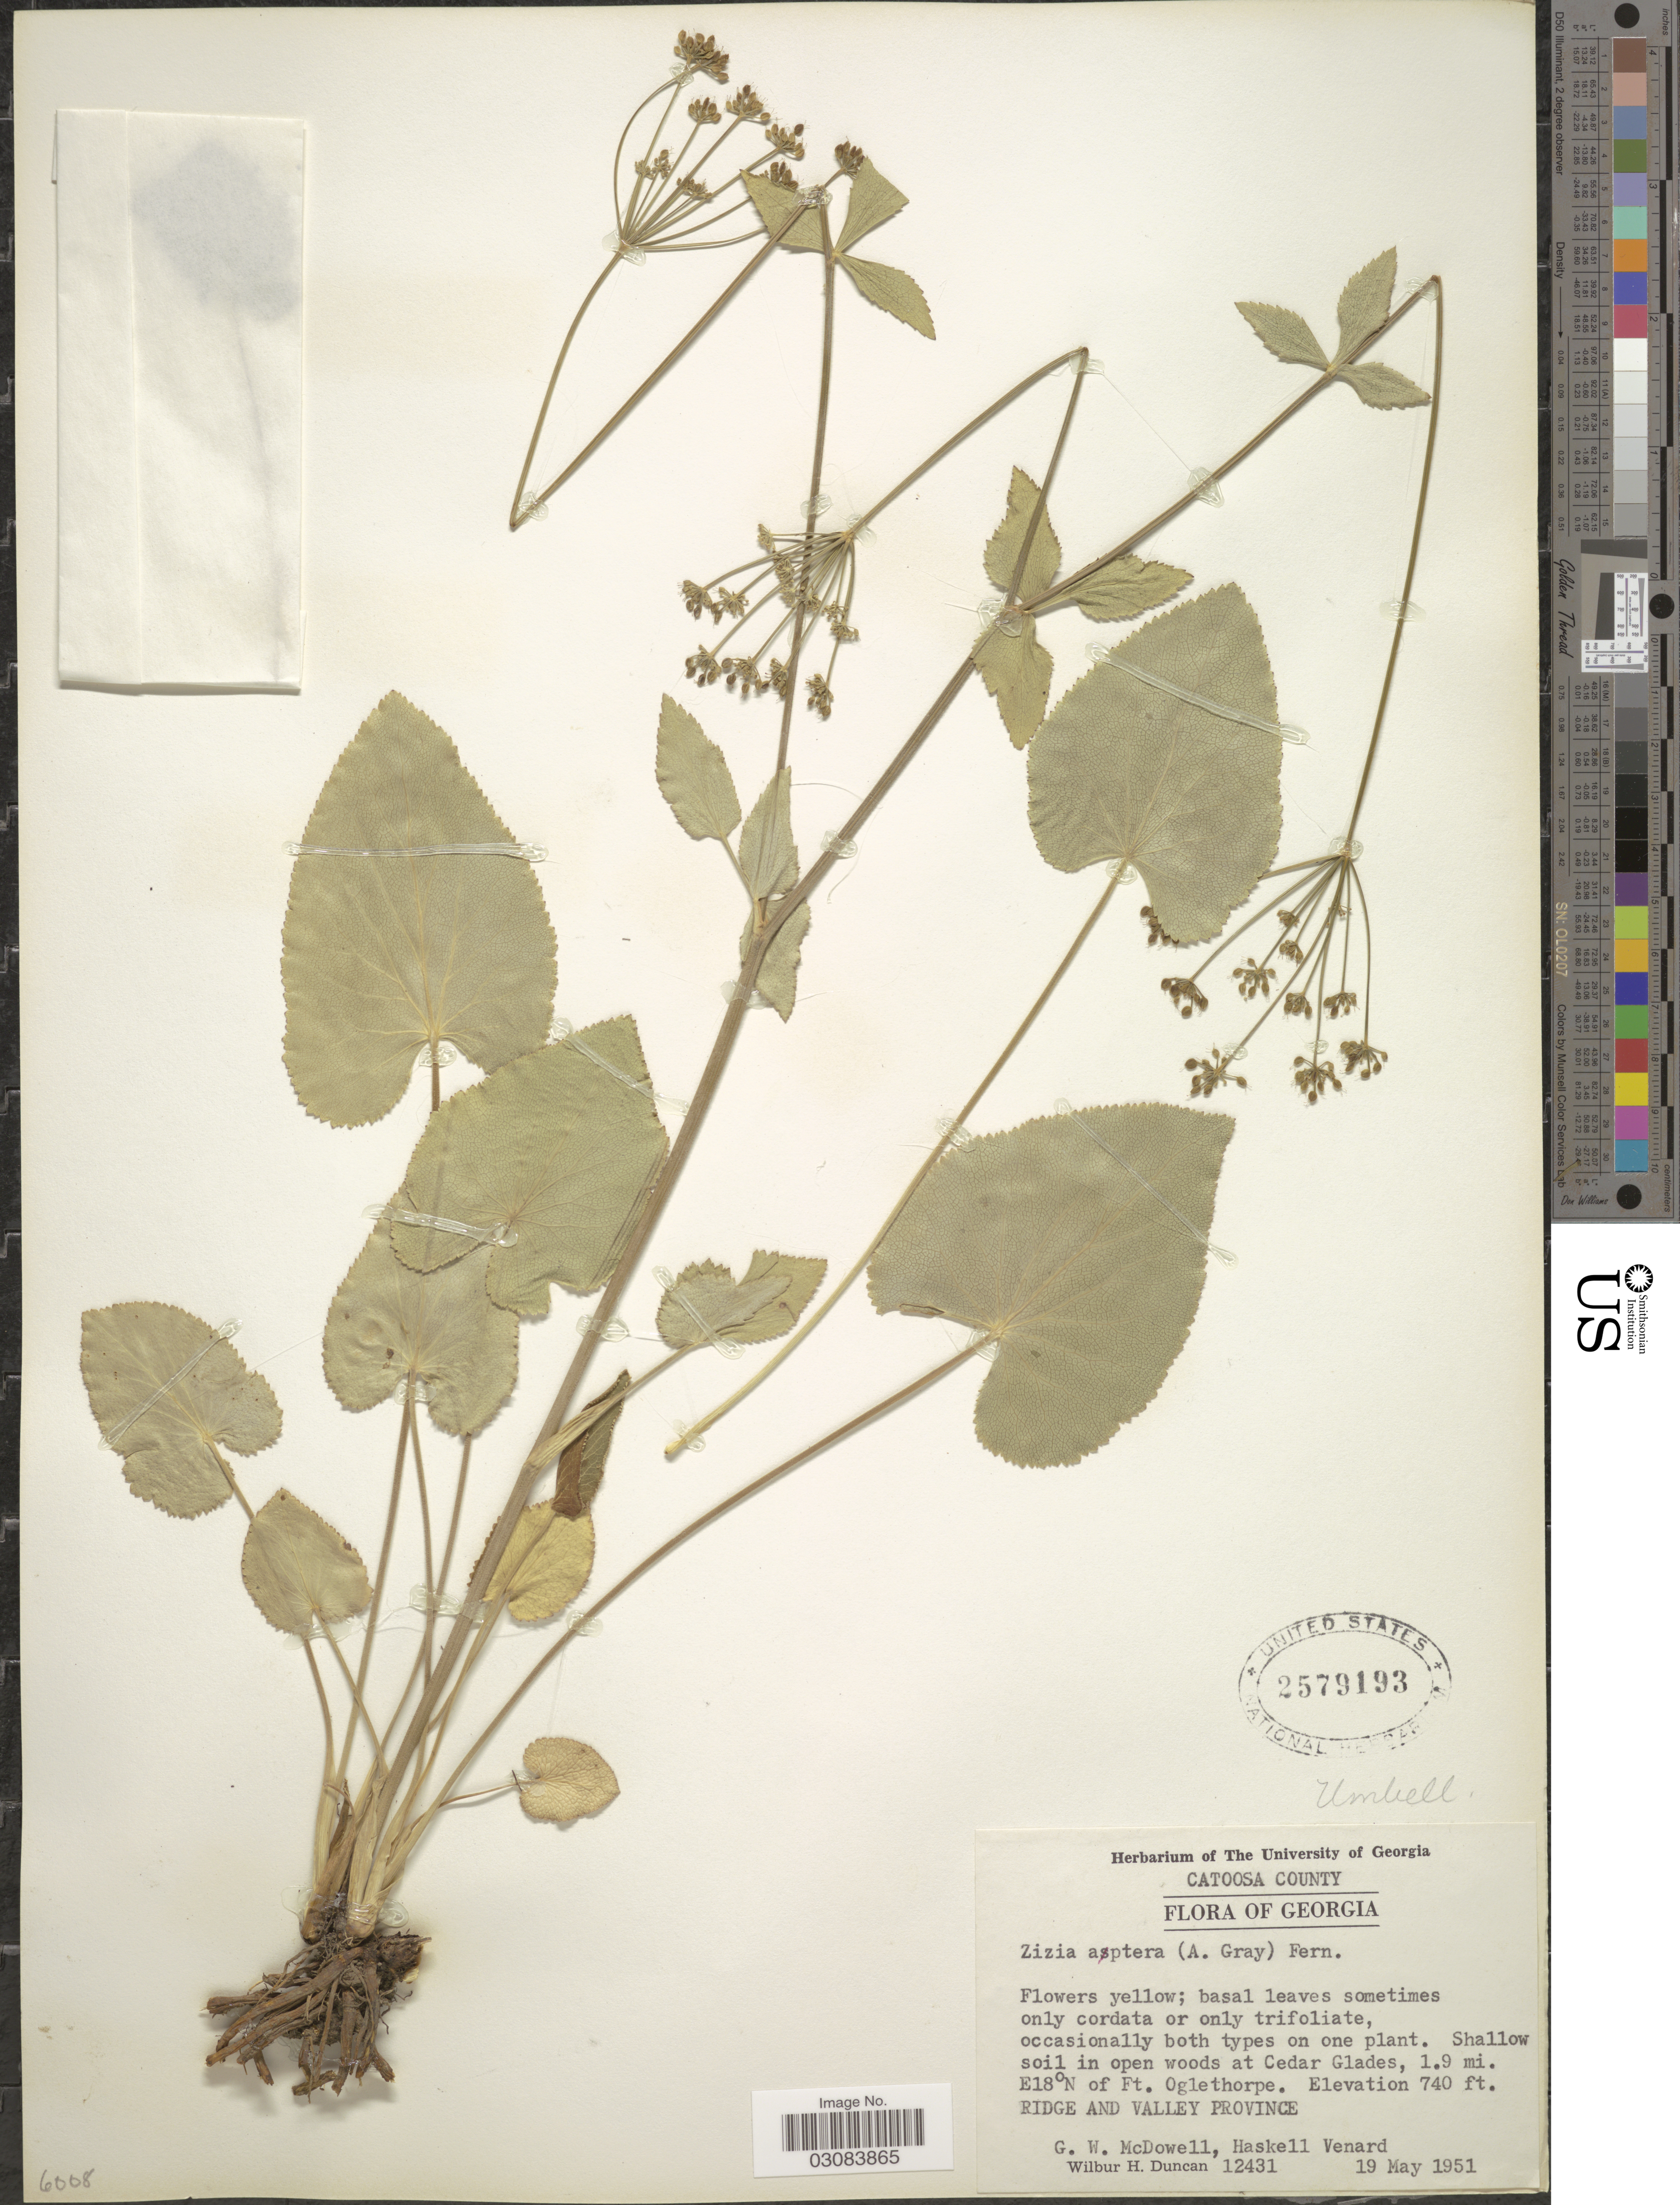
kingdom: Plantae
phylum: Tracheophyta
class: Magnoliopsida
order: Apiales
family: Apiaceae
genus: Zizia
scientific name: Zizia aptera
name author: (A. Gray) Fernald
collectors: G. McDowell, H. Venard & W. H. Duncan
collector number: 12431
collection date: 1951-05-19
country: United States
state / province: Georgia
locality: Catoosa County. 1.9 mi. E18°N of Ft. Oglethorpe. Ridge and Valley Province.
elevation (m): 226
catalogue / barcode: US 2579193